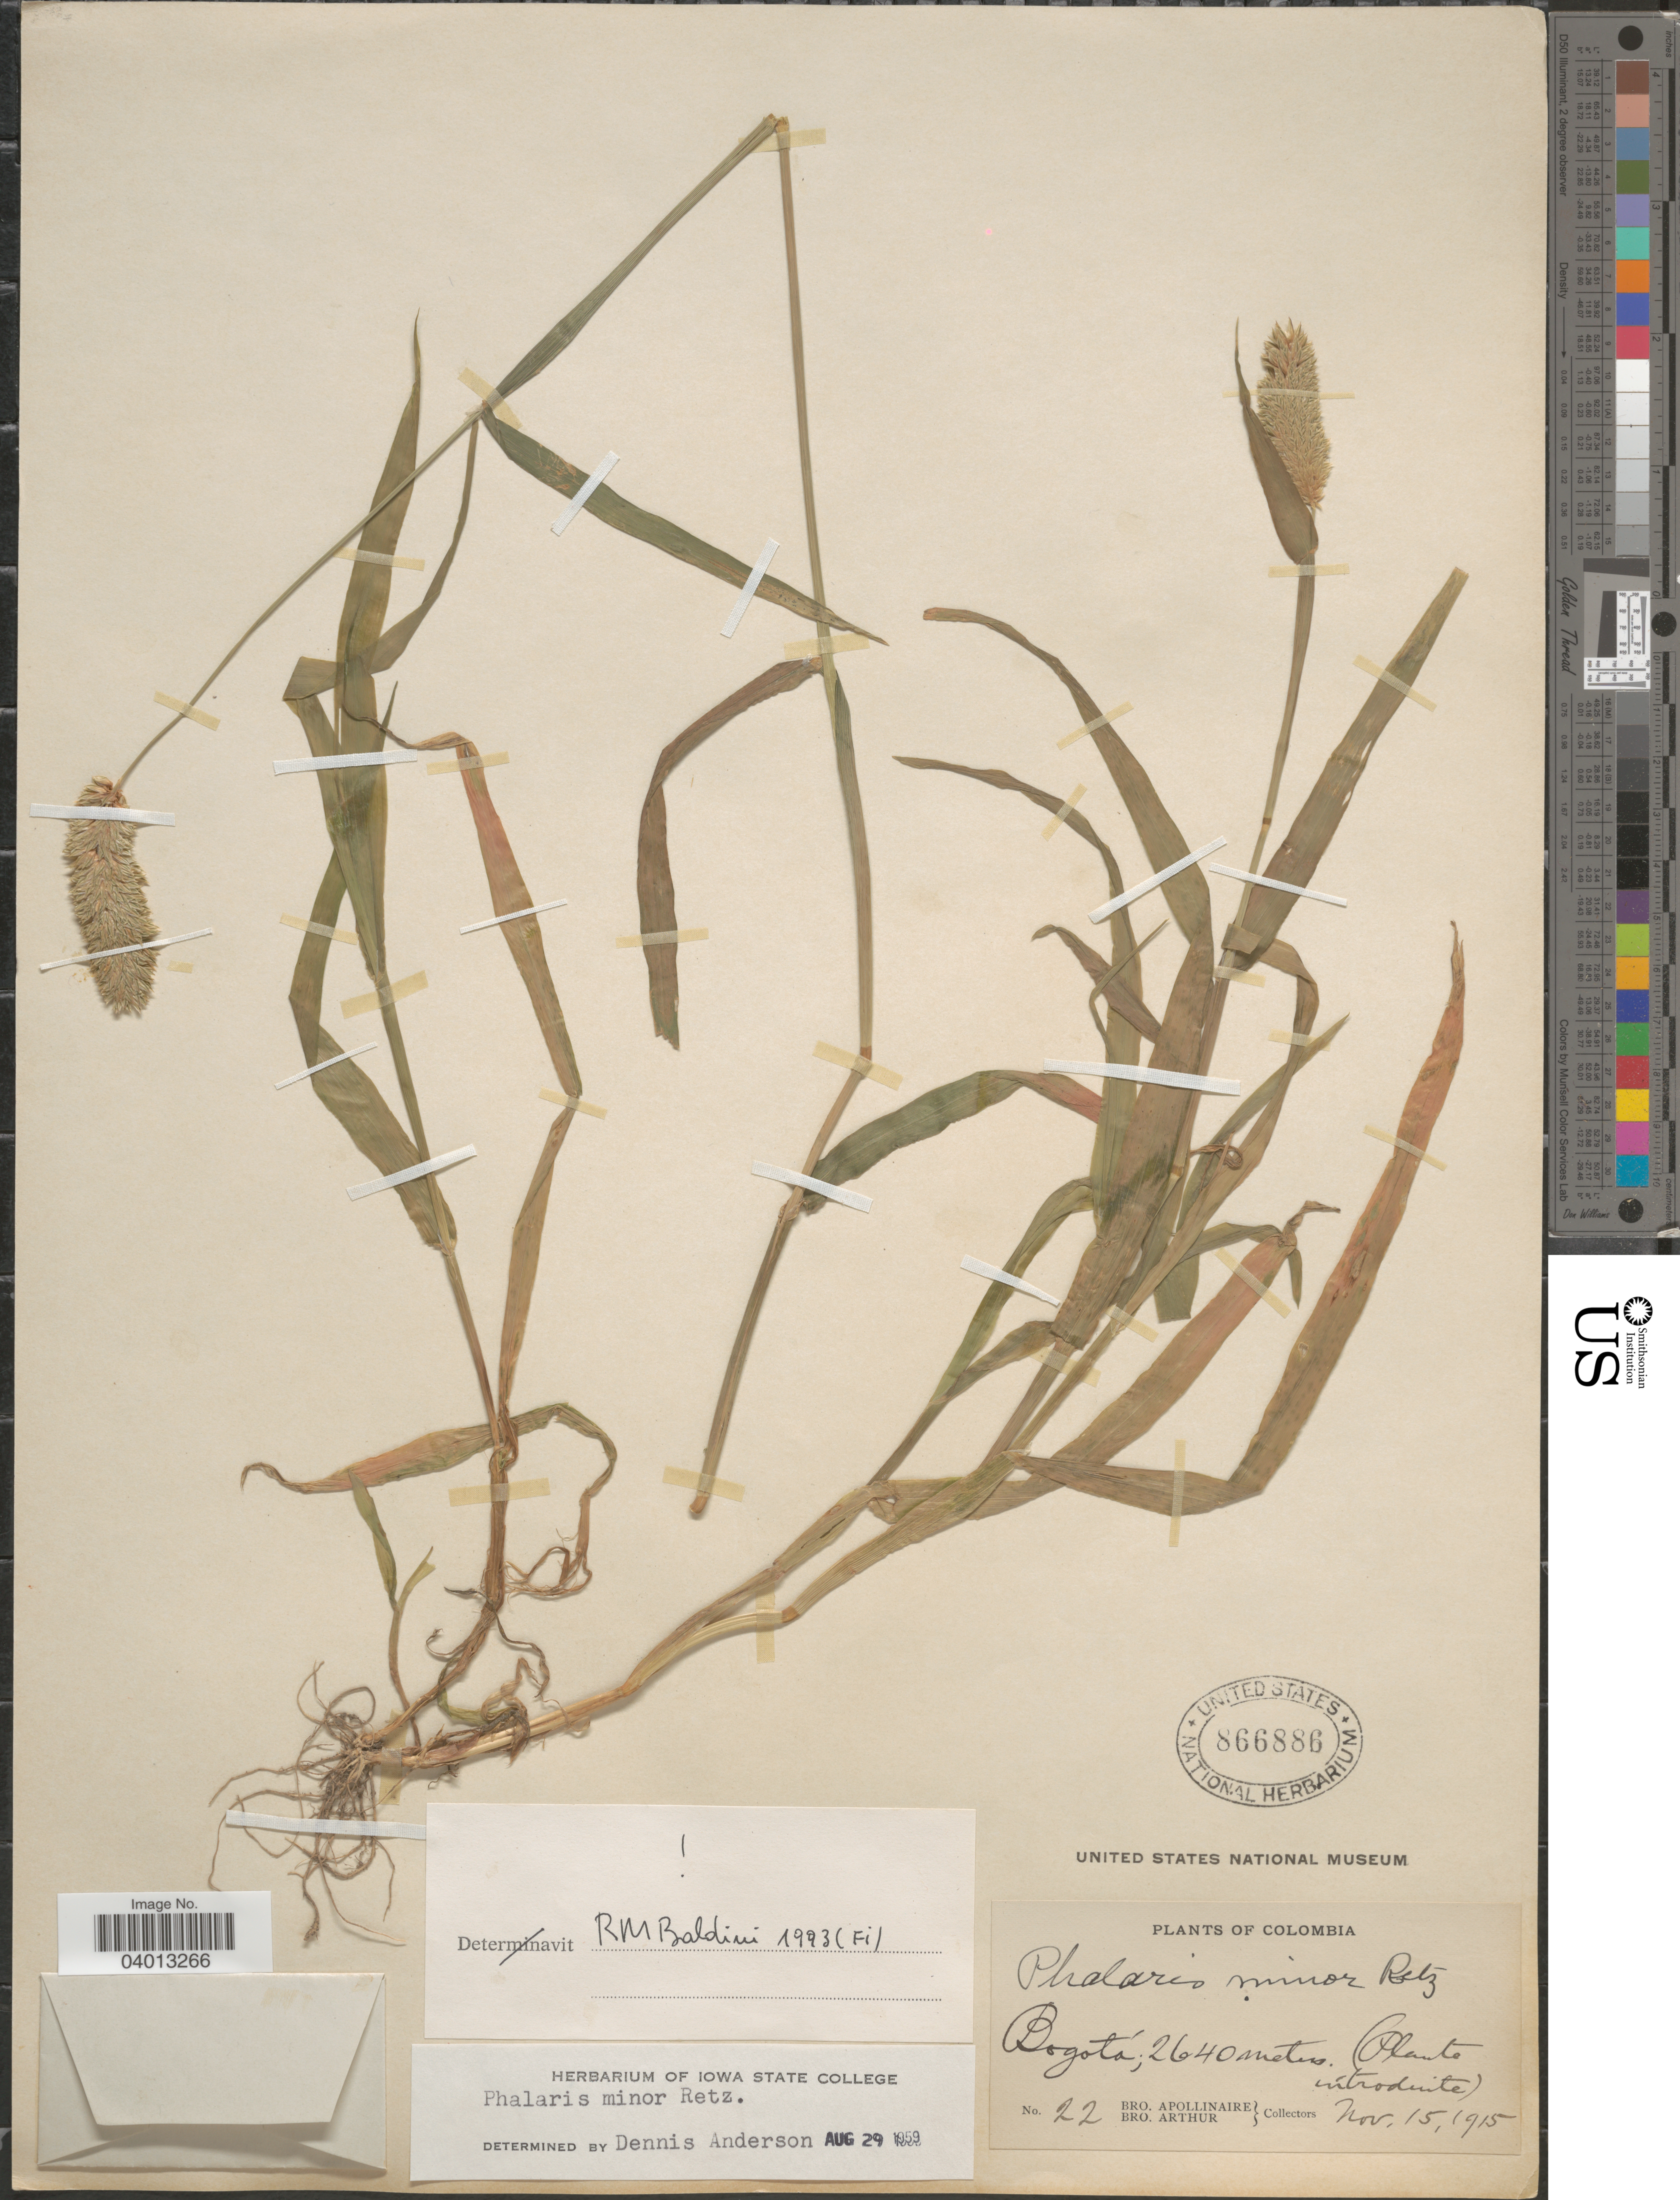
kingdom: Plantae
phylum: Tracheophyta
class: Liliopsida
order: Poales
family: Poaceae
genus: Phalaris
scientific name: Phalaris minor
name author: Retz.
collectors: Bro. Apollinaire & Bro. Arthur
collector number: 22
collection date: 1915-11-15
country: Colombia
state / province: Bogota D.C.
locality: Bogotá.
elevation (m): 2640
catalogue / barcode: US 866886